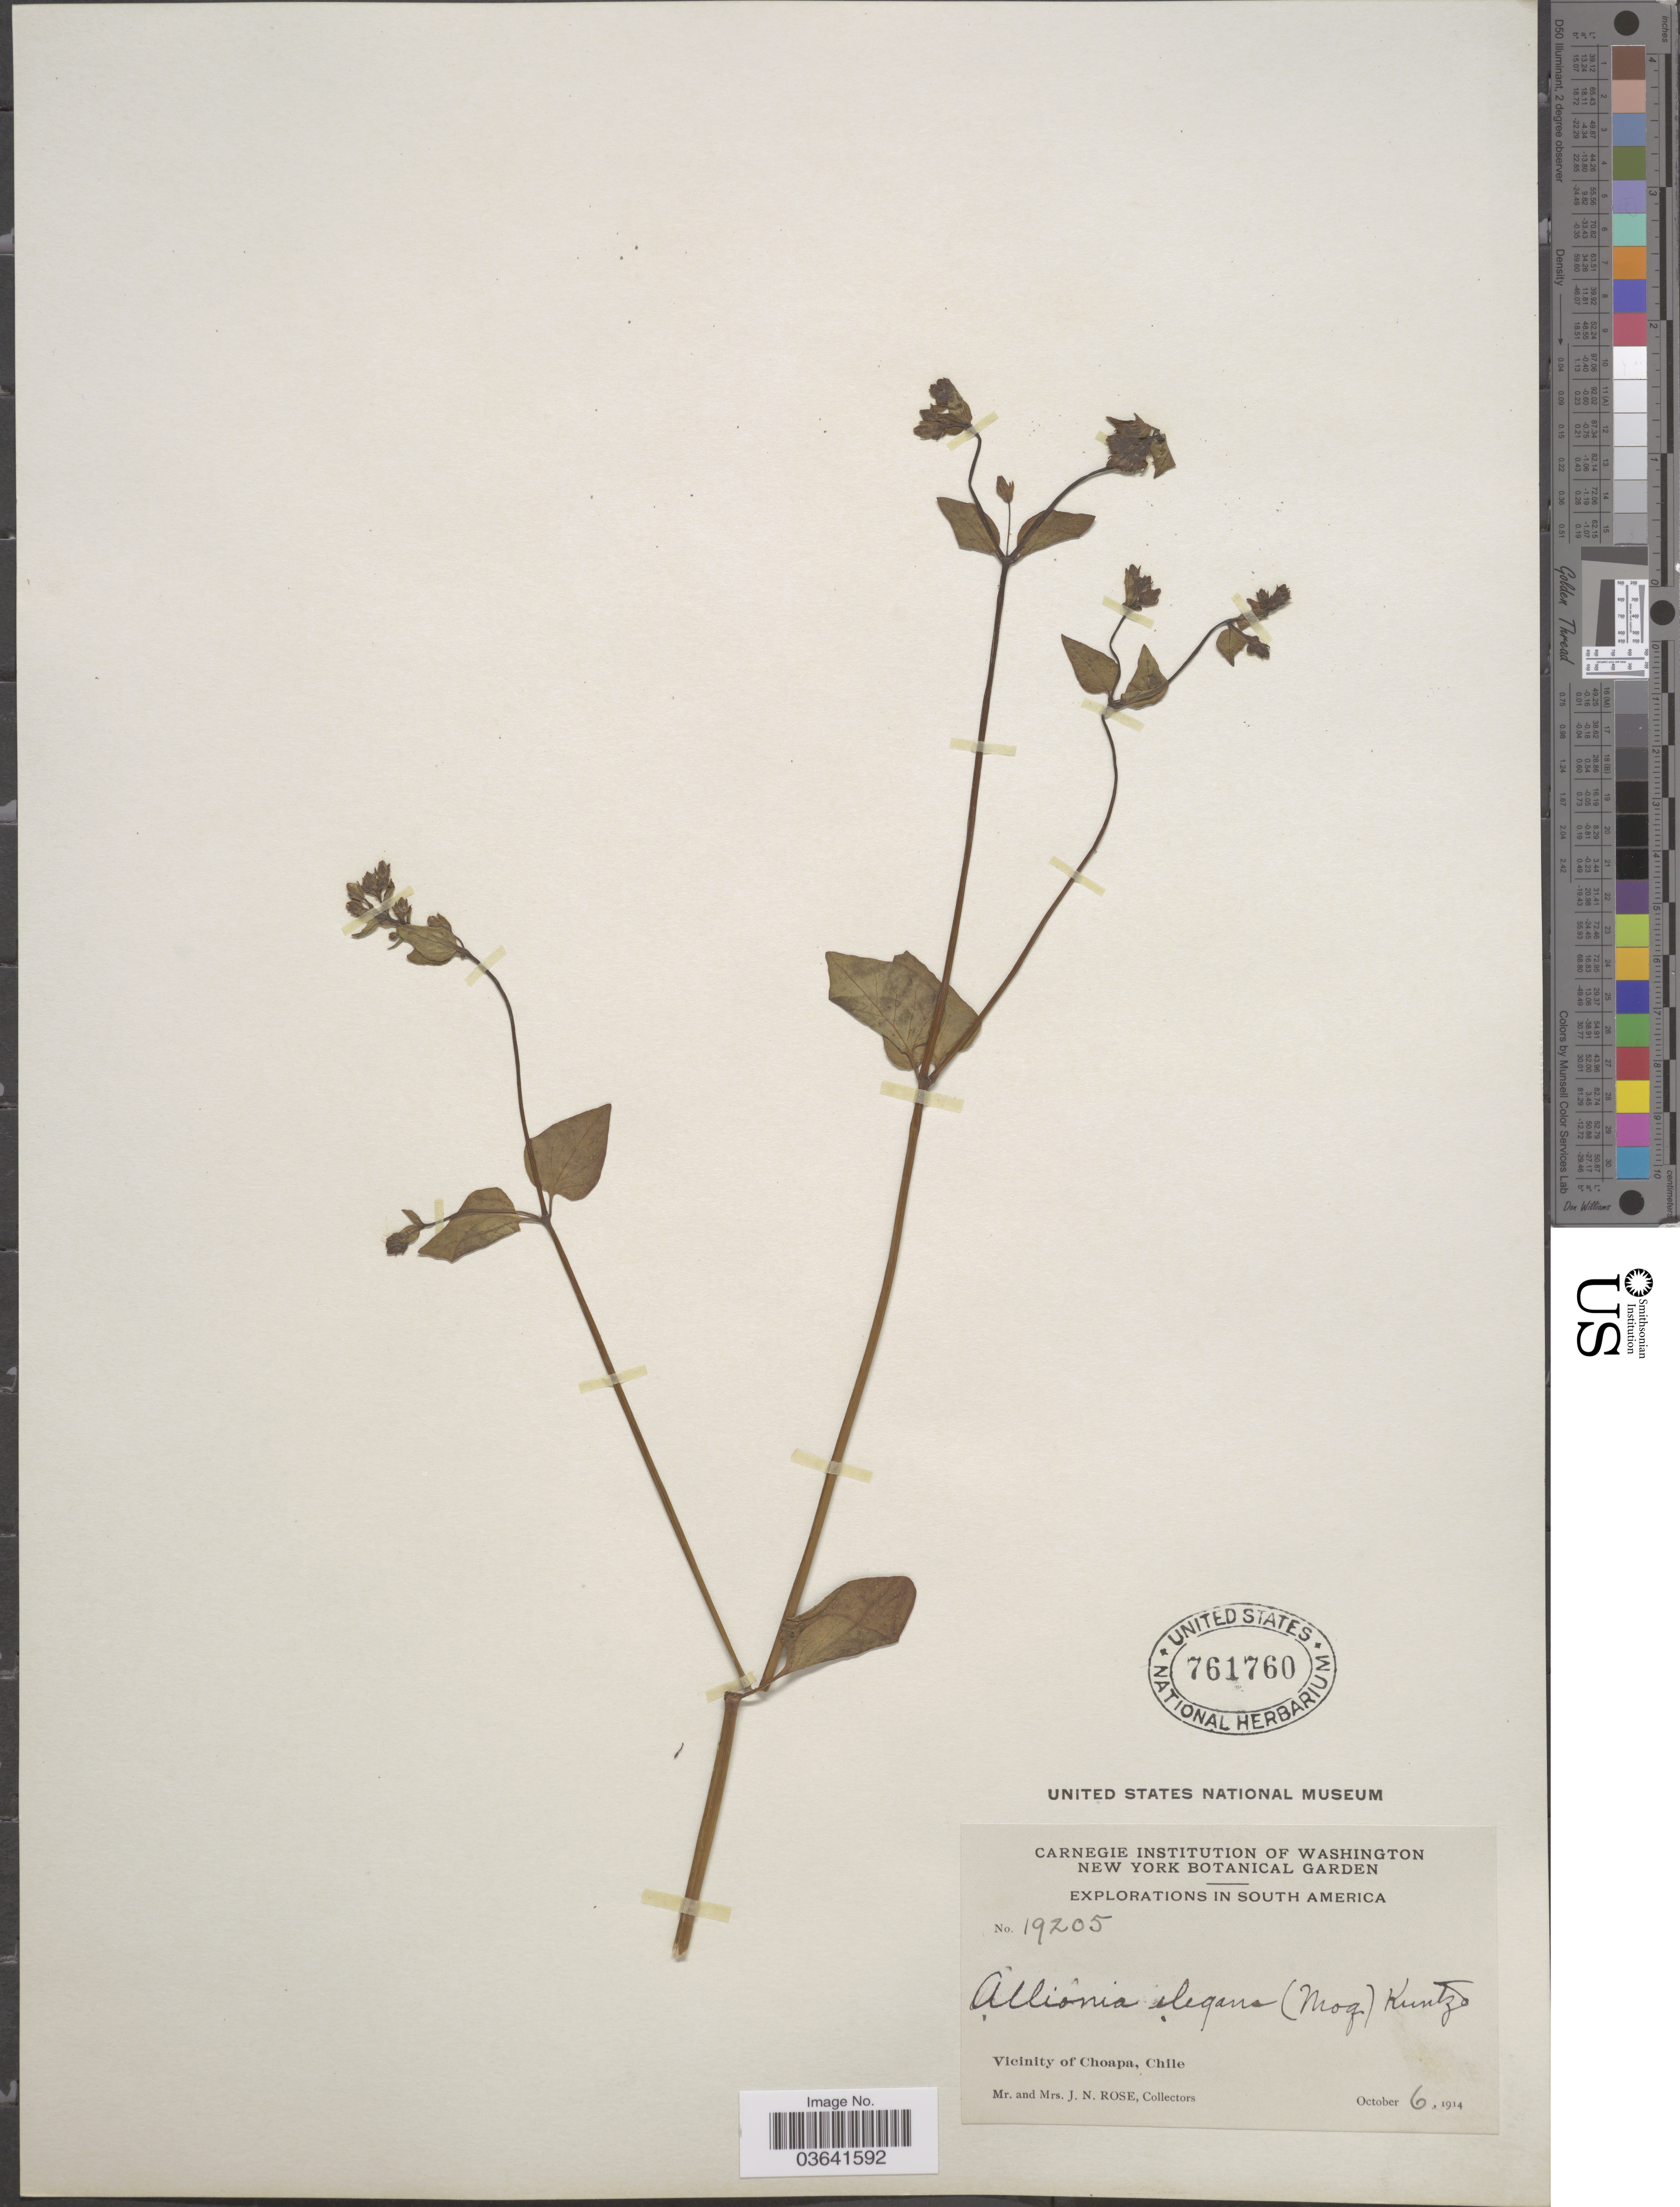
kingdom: Plantae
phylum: Tracheophyta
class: Magnoliopsida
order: Caryophyllales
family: Nyctaginaceae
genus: Mirabilis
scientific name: Mirabilis elegans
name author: (Choisy) Heimerl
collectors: J. N. Rose & L. B. Rose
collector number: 19205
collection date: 1914-10-06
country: Chile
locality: Vicinity of Choapa.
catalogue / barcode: US 761760